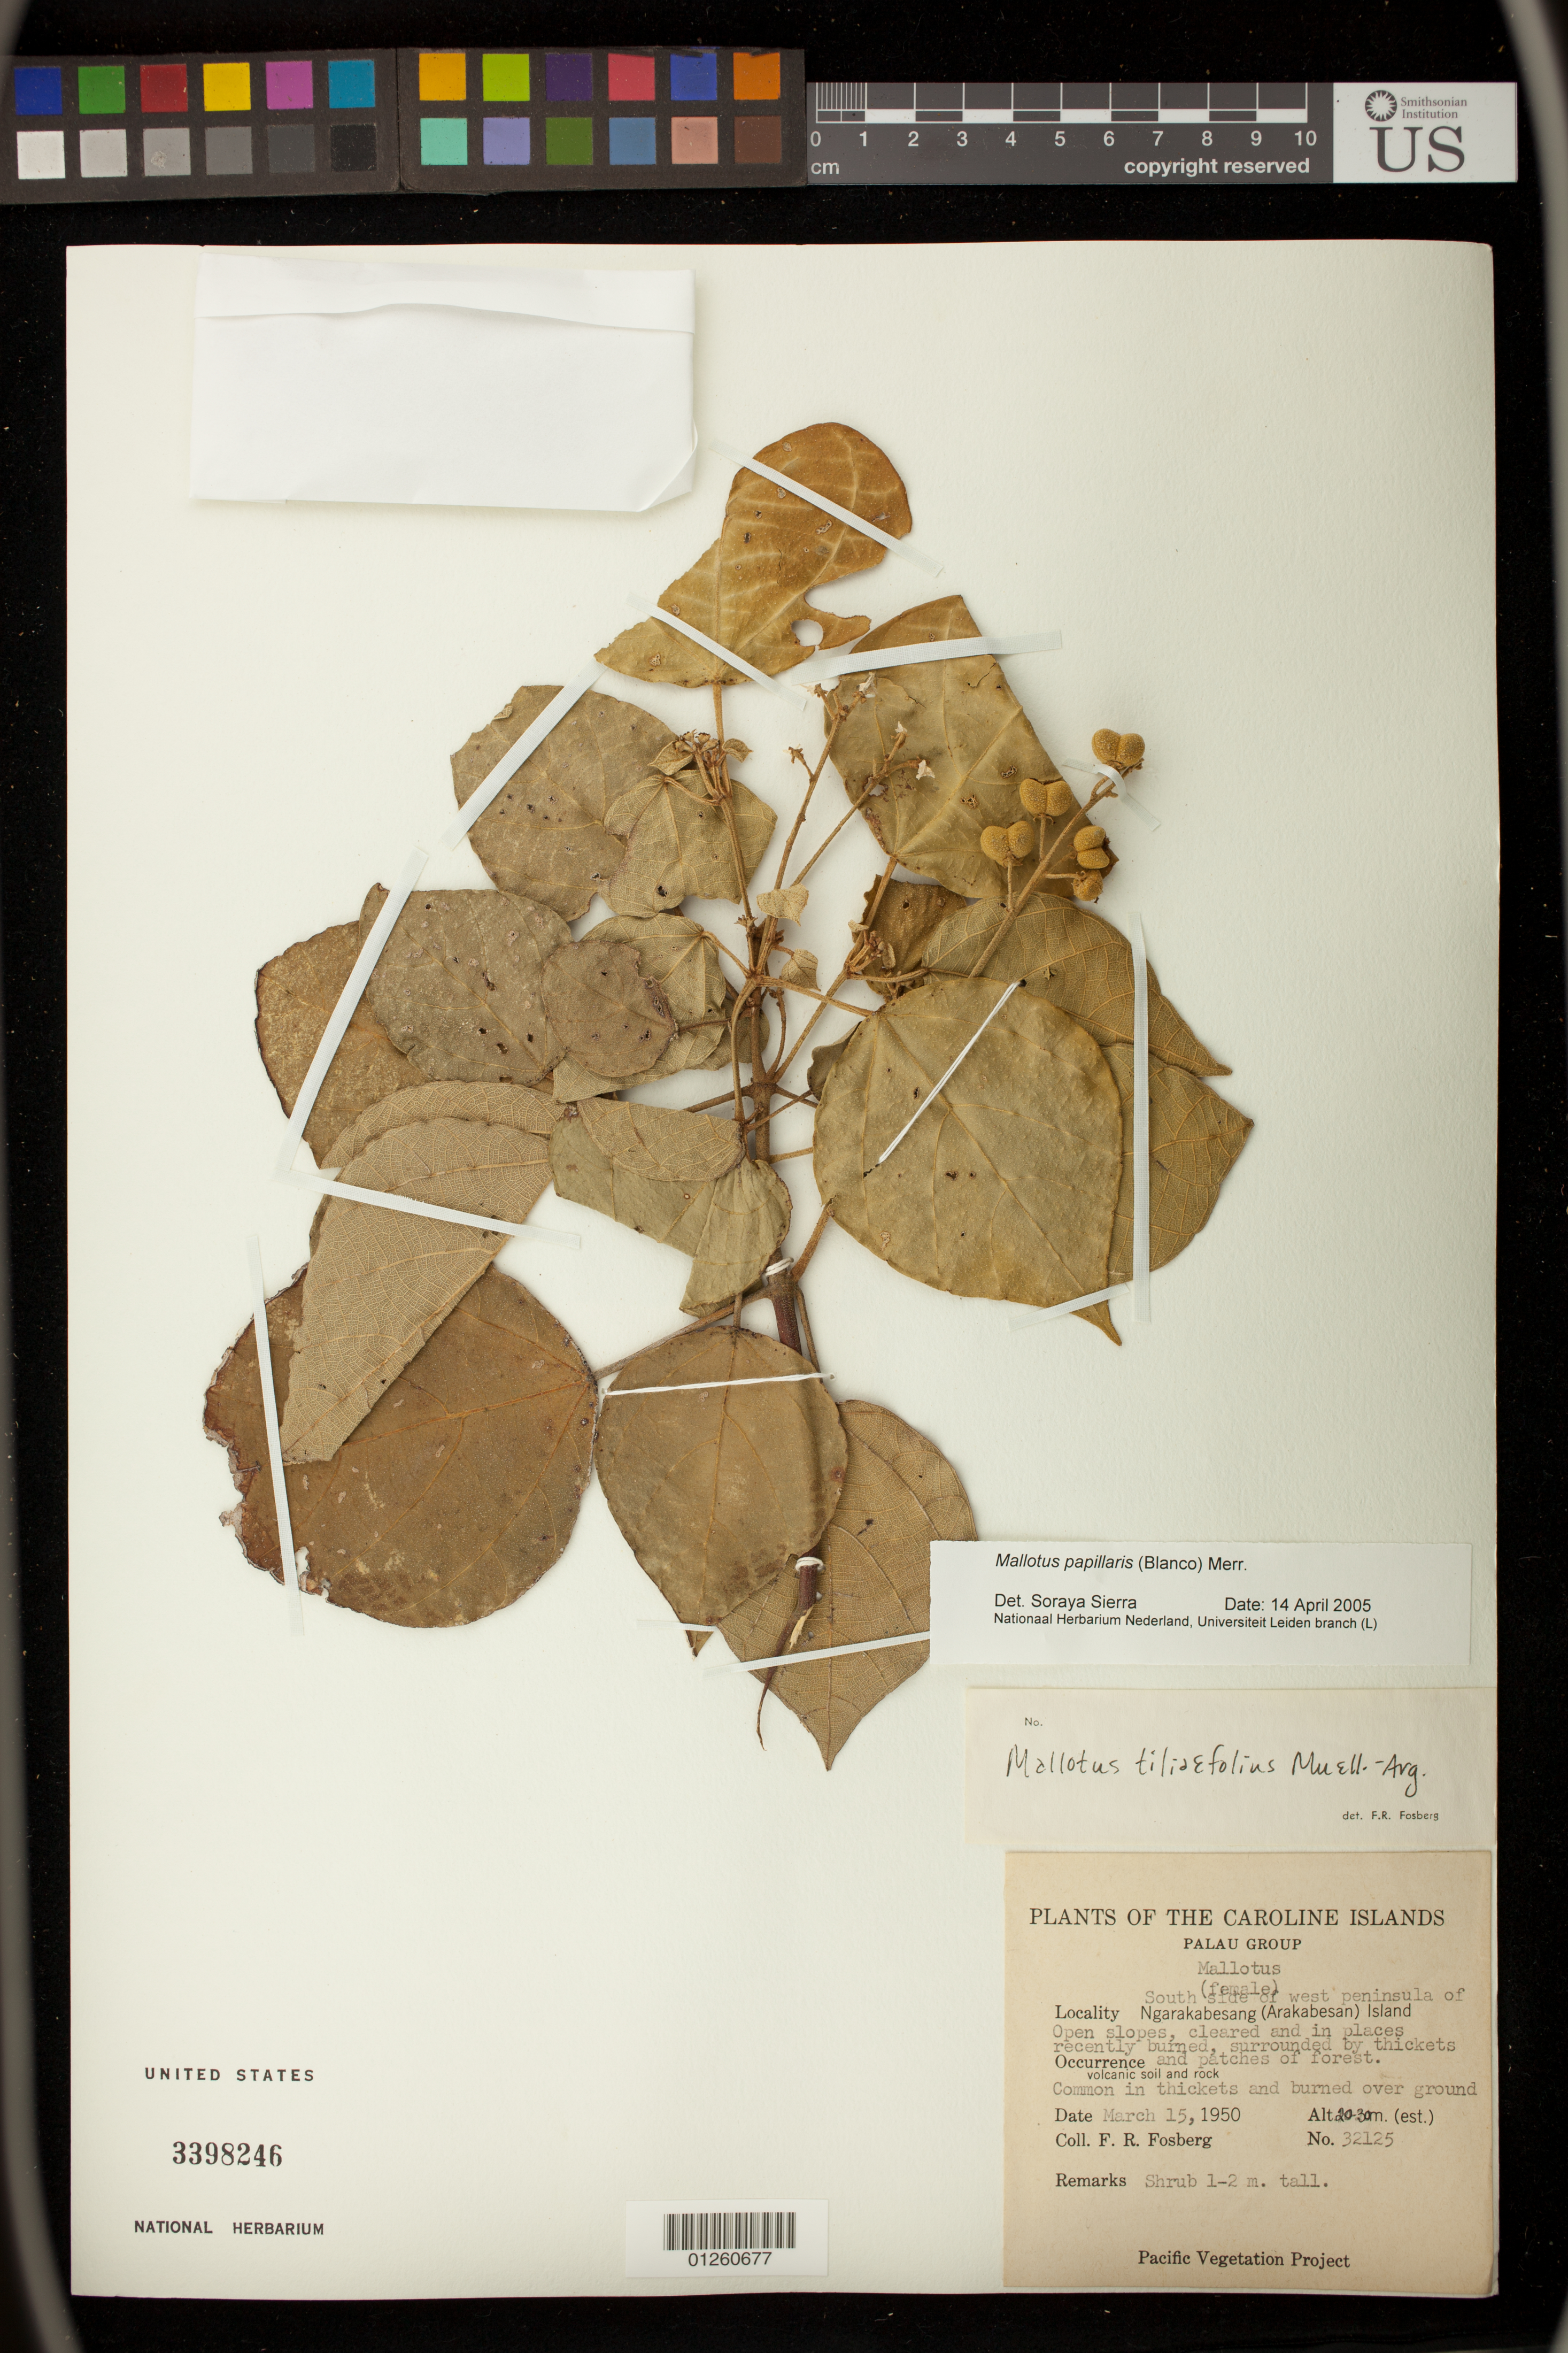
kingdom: Plantae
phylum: Tracheophyta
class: Magnoliopsida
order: Malpighiales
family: Euphorbiaceae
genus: Mallotus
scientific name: Mallotus papillaris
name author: (Blanco) Merr.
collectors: F. R. Fosberg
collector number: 32125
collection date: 1950-03-15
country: Palau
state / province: Koror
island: Ngerekebesang [Arakabesan]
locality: South side of west peninsula of Ngerekebesang Island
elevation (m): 20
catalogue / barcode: US 3398246